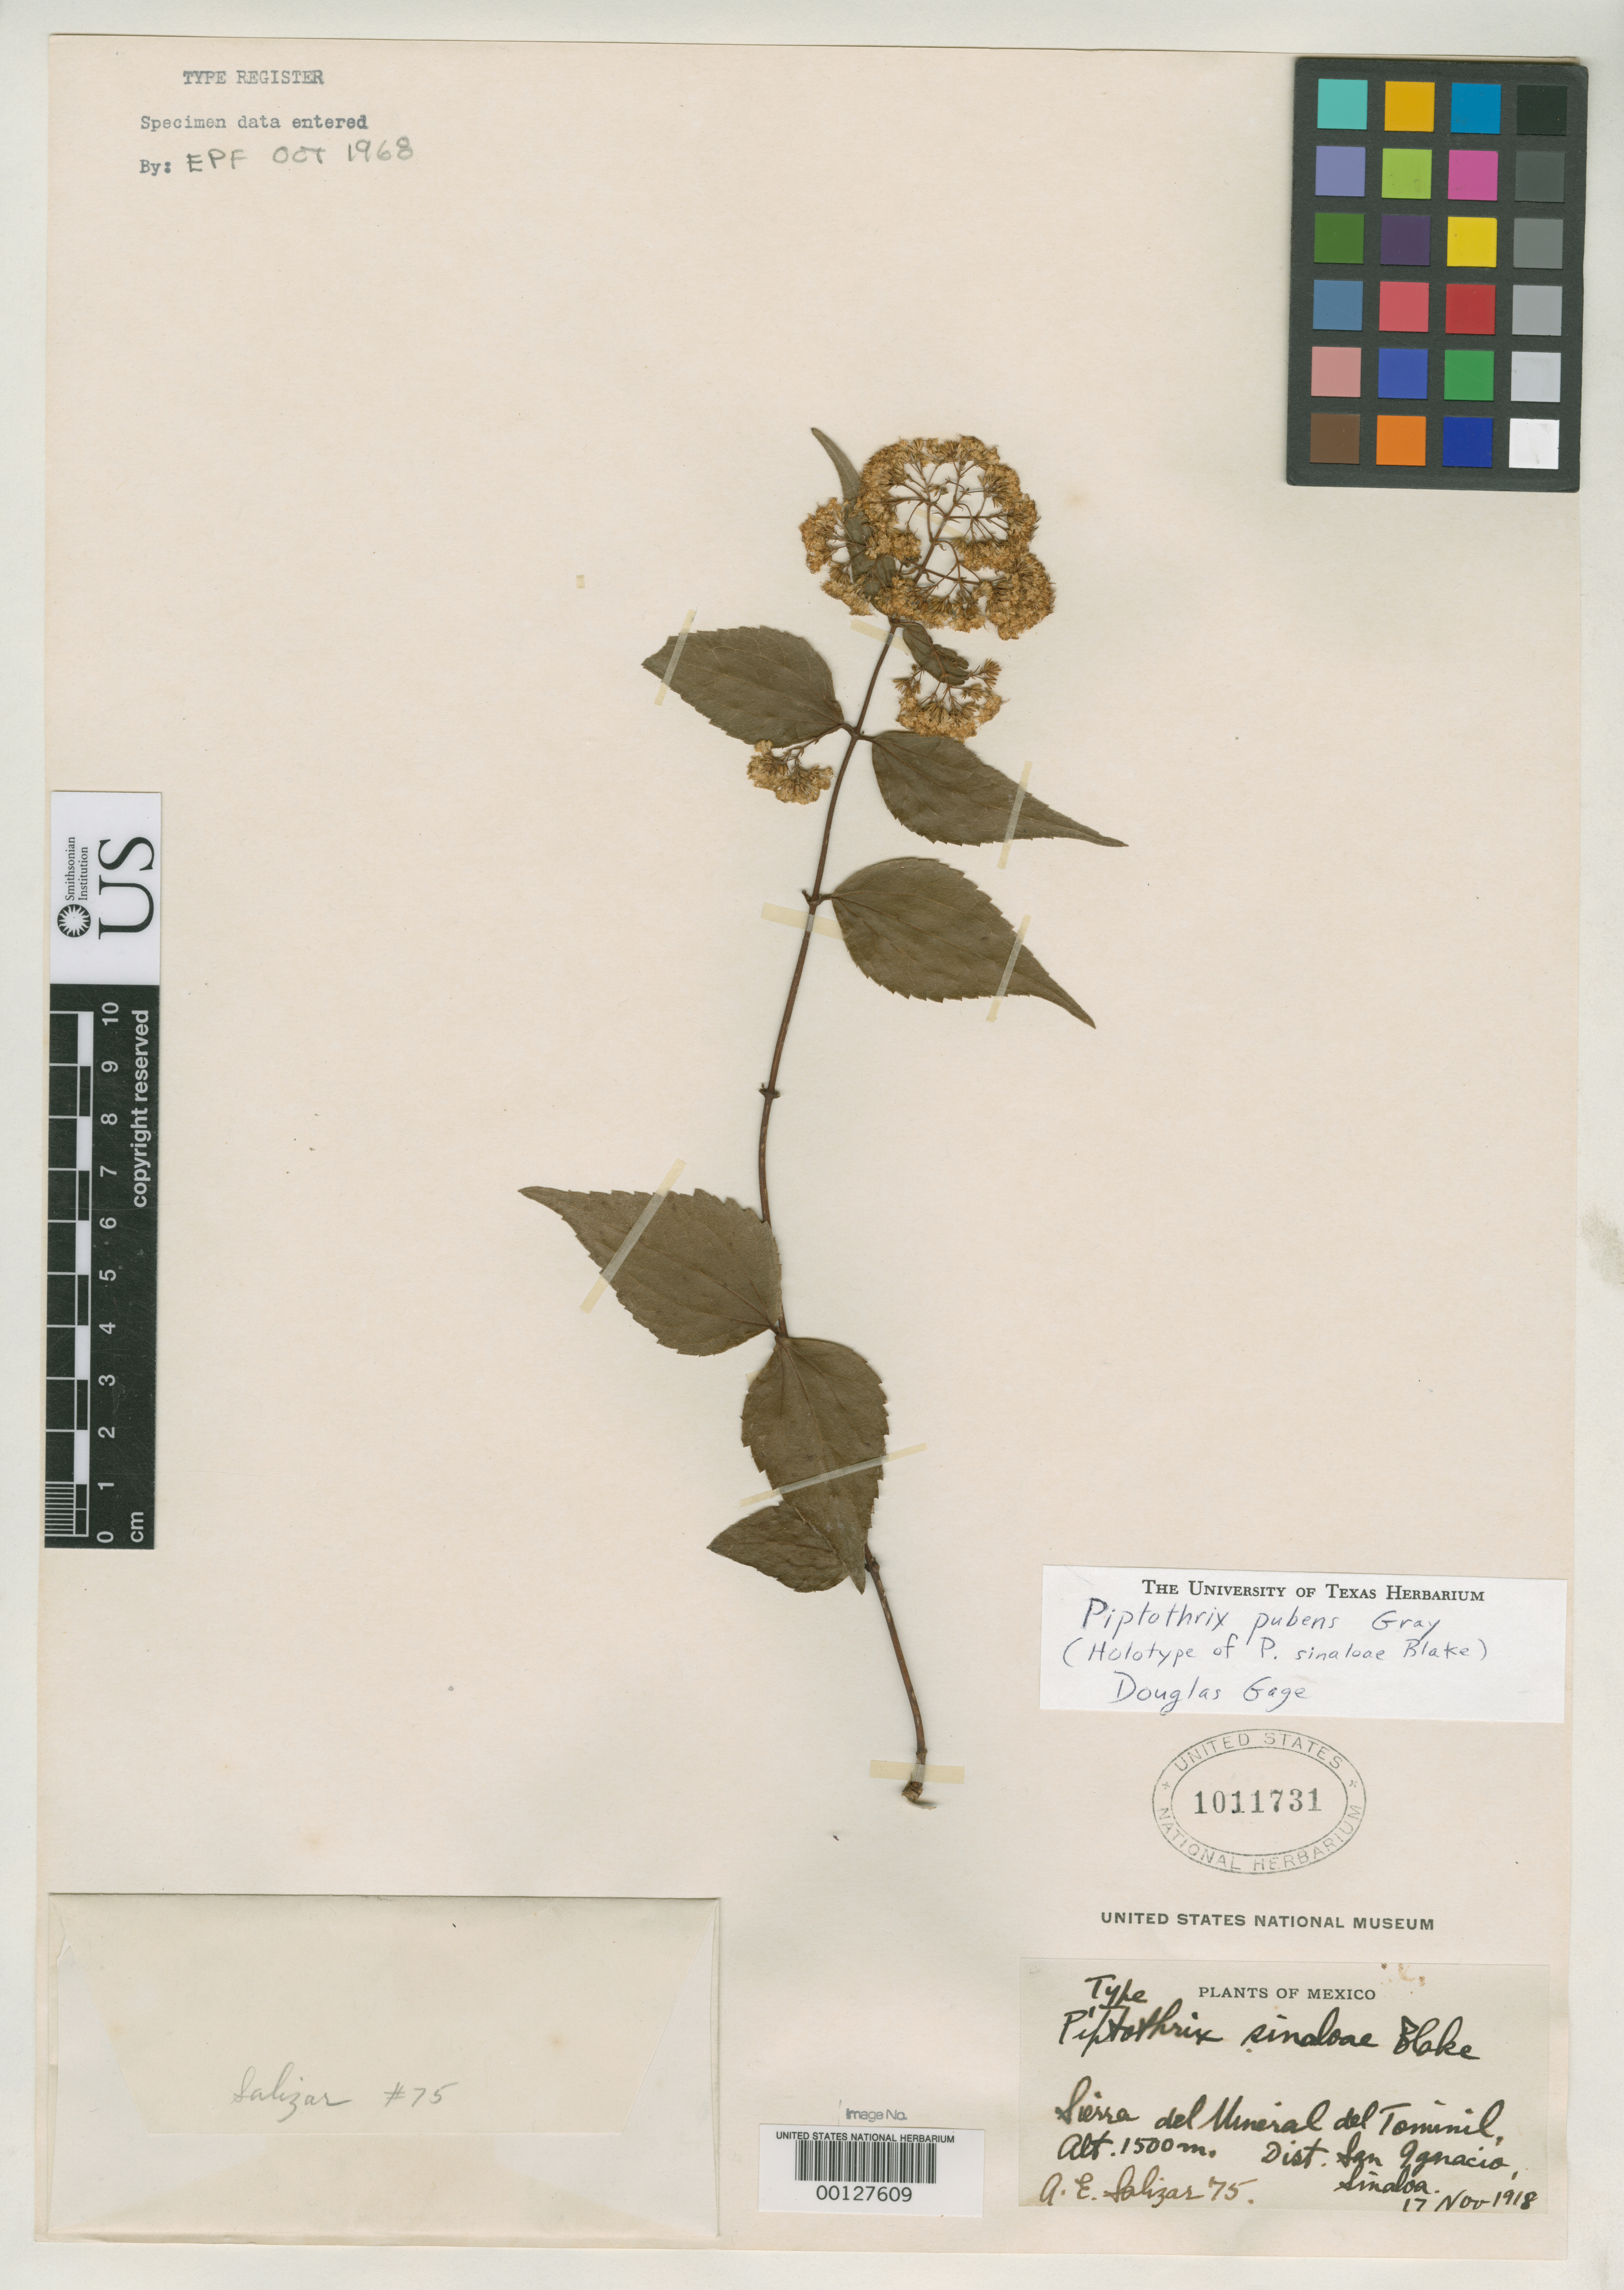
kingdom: Plantae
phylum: Tracheophyta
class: Magnoliopsida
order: Asterales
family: Asteraceae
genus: Piptothrix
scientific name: Piptothrix sinaloae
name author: S.F. Blake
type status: Holotype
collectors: A. E. Salazar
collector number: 75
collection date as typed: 17 Nov 1918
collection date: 1918-11-17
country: Mexico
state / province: Sinaloa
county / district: San Ignacio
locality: Sierra del Mineral del Tominil.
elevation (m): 1500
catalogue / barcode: US 1011731